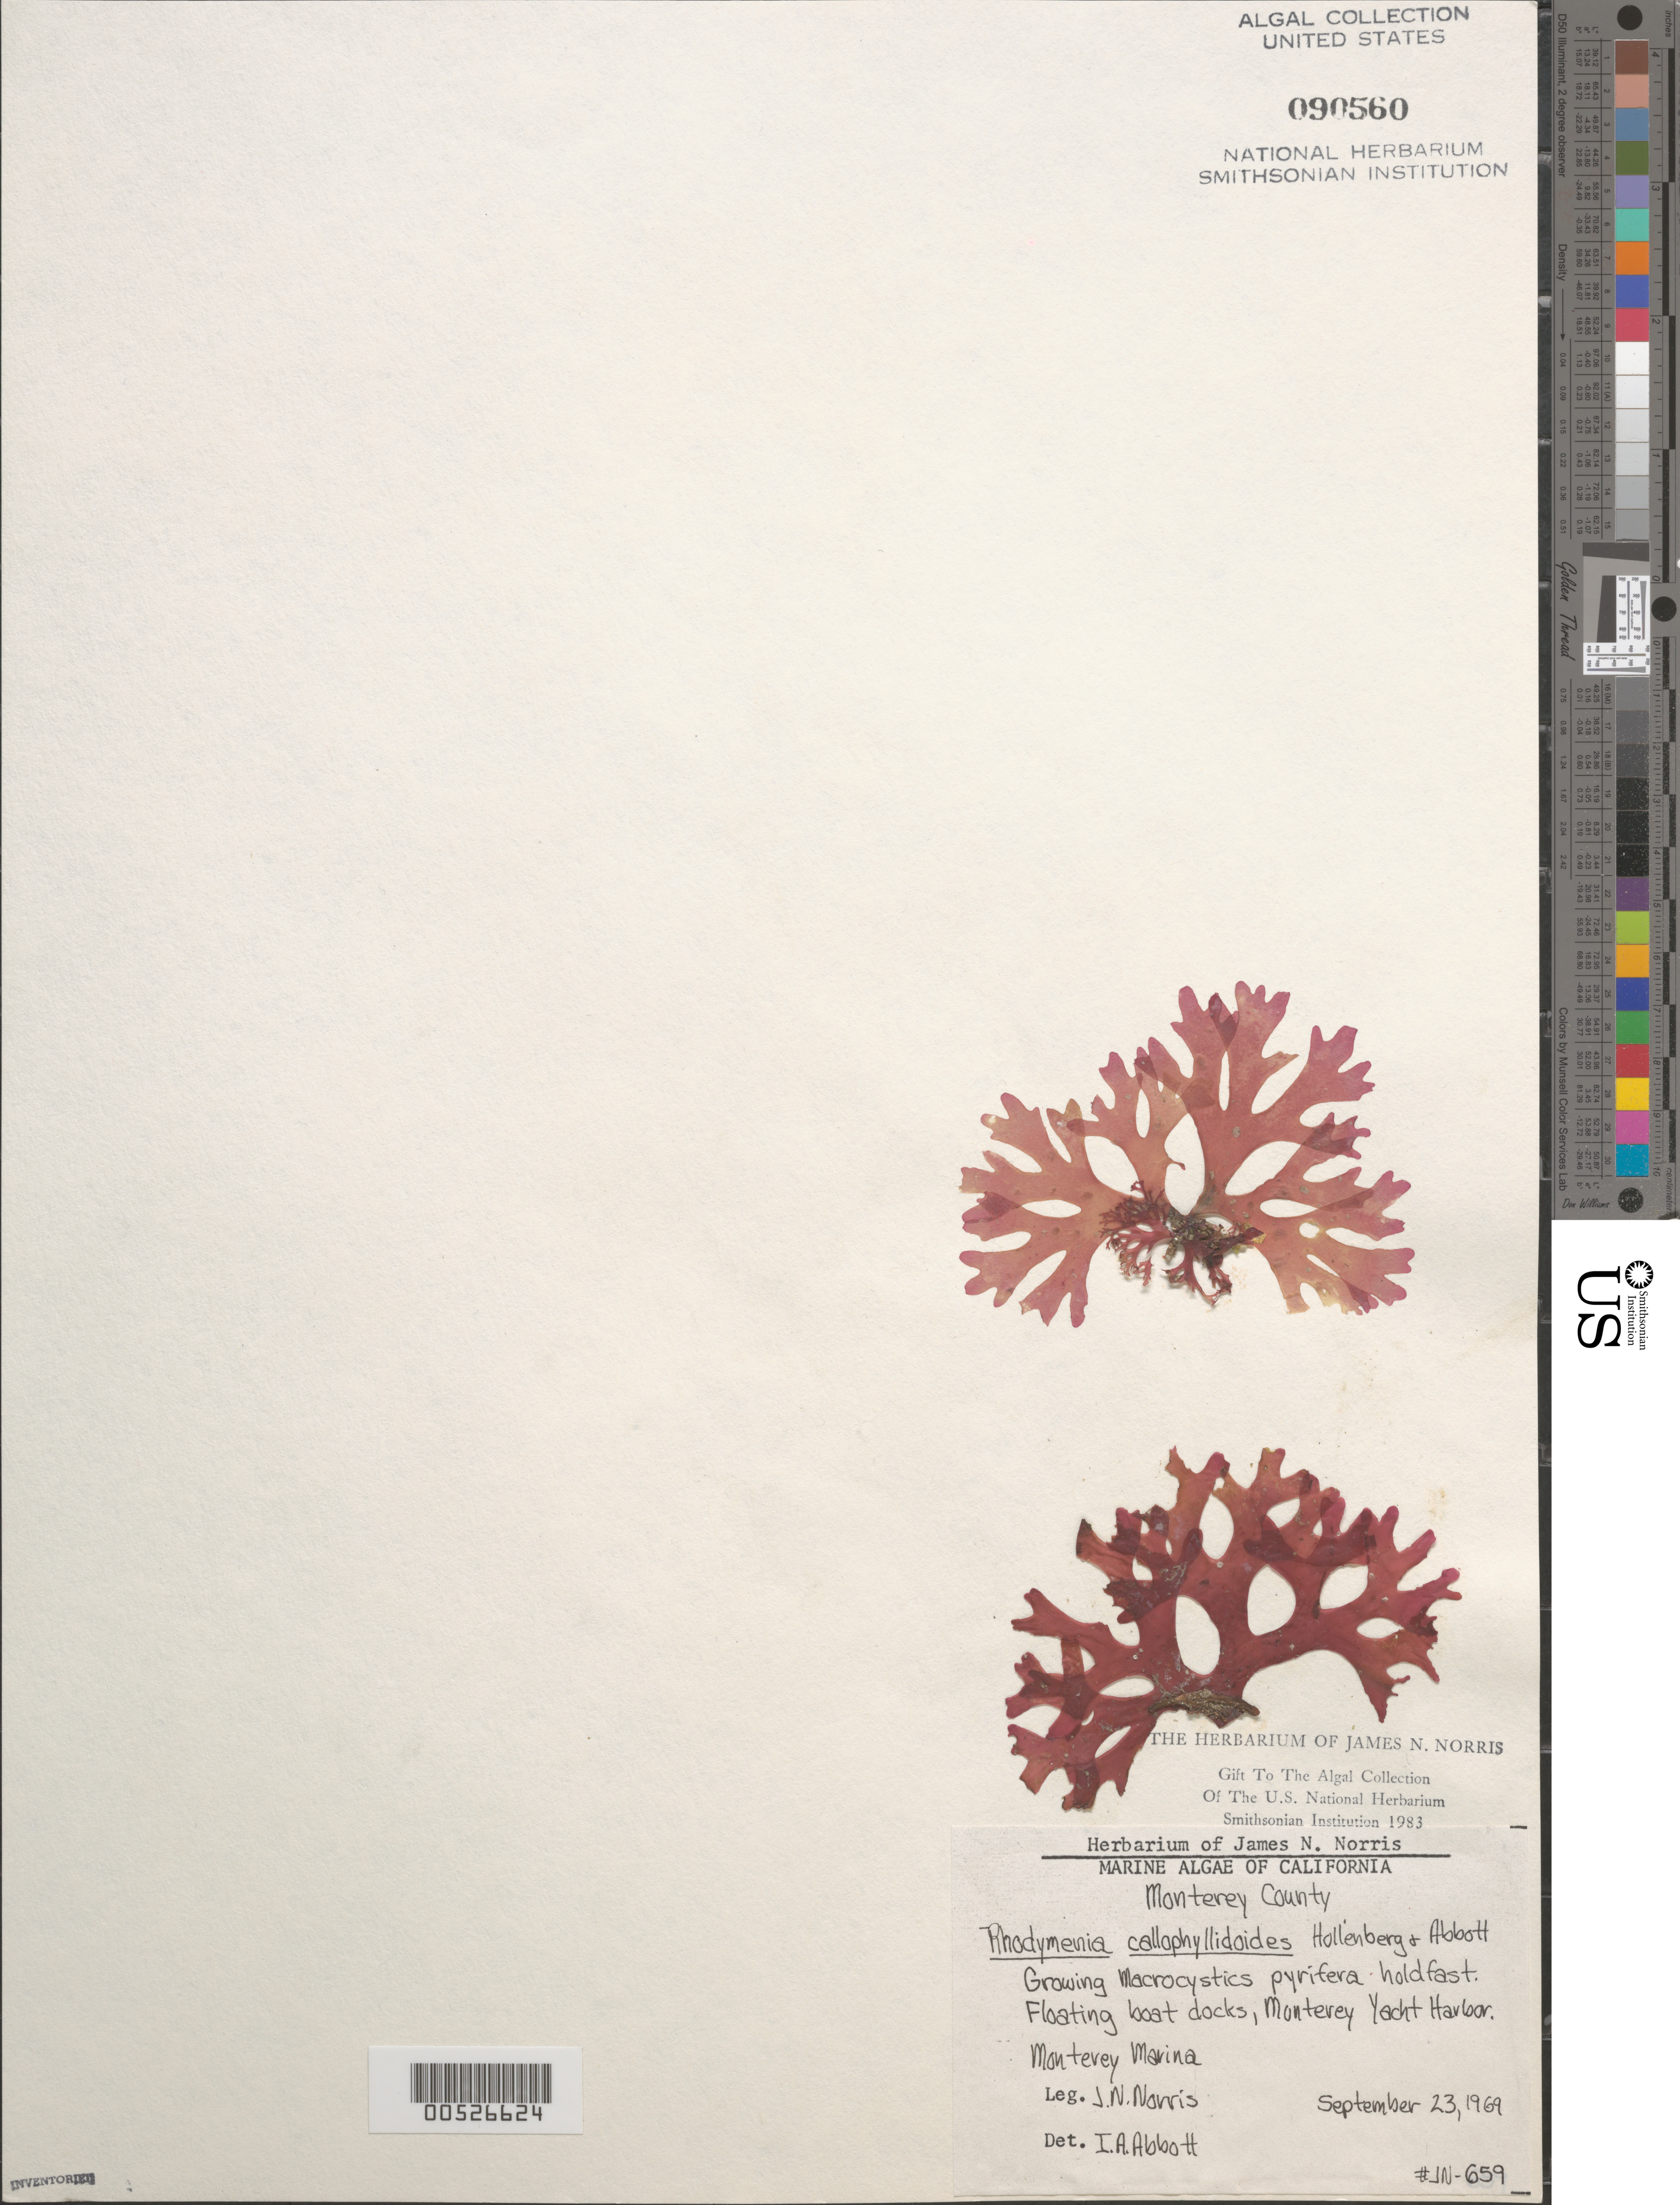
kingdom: Plantae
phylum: Rhodophyta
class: Florideophyceae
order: Rhodymeniales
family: Rhodymeniaceae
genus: Rhodymenia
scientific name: Rhodymenia callophyllidoides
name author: Hollenb. & I.A. Abbott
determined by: Abbott, Isabella A.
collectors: J. N. Norris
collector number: JN-659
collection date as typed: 23 Sep 1969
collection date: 1969-09-23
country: United States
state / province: California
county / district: Monterey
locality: Monterey Yacht Harbor, Monterey Marina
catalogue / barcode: US 90560